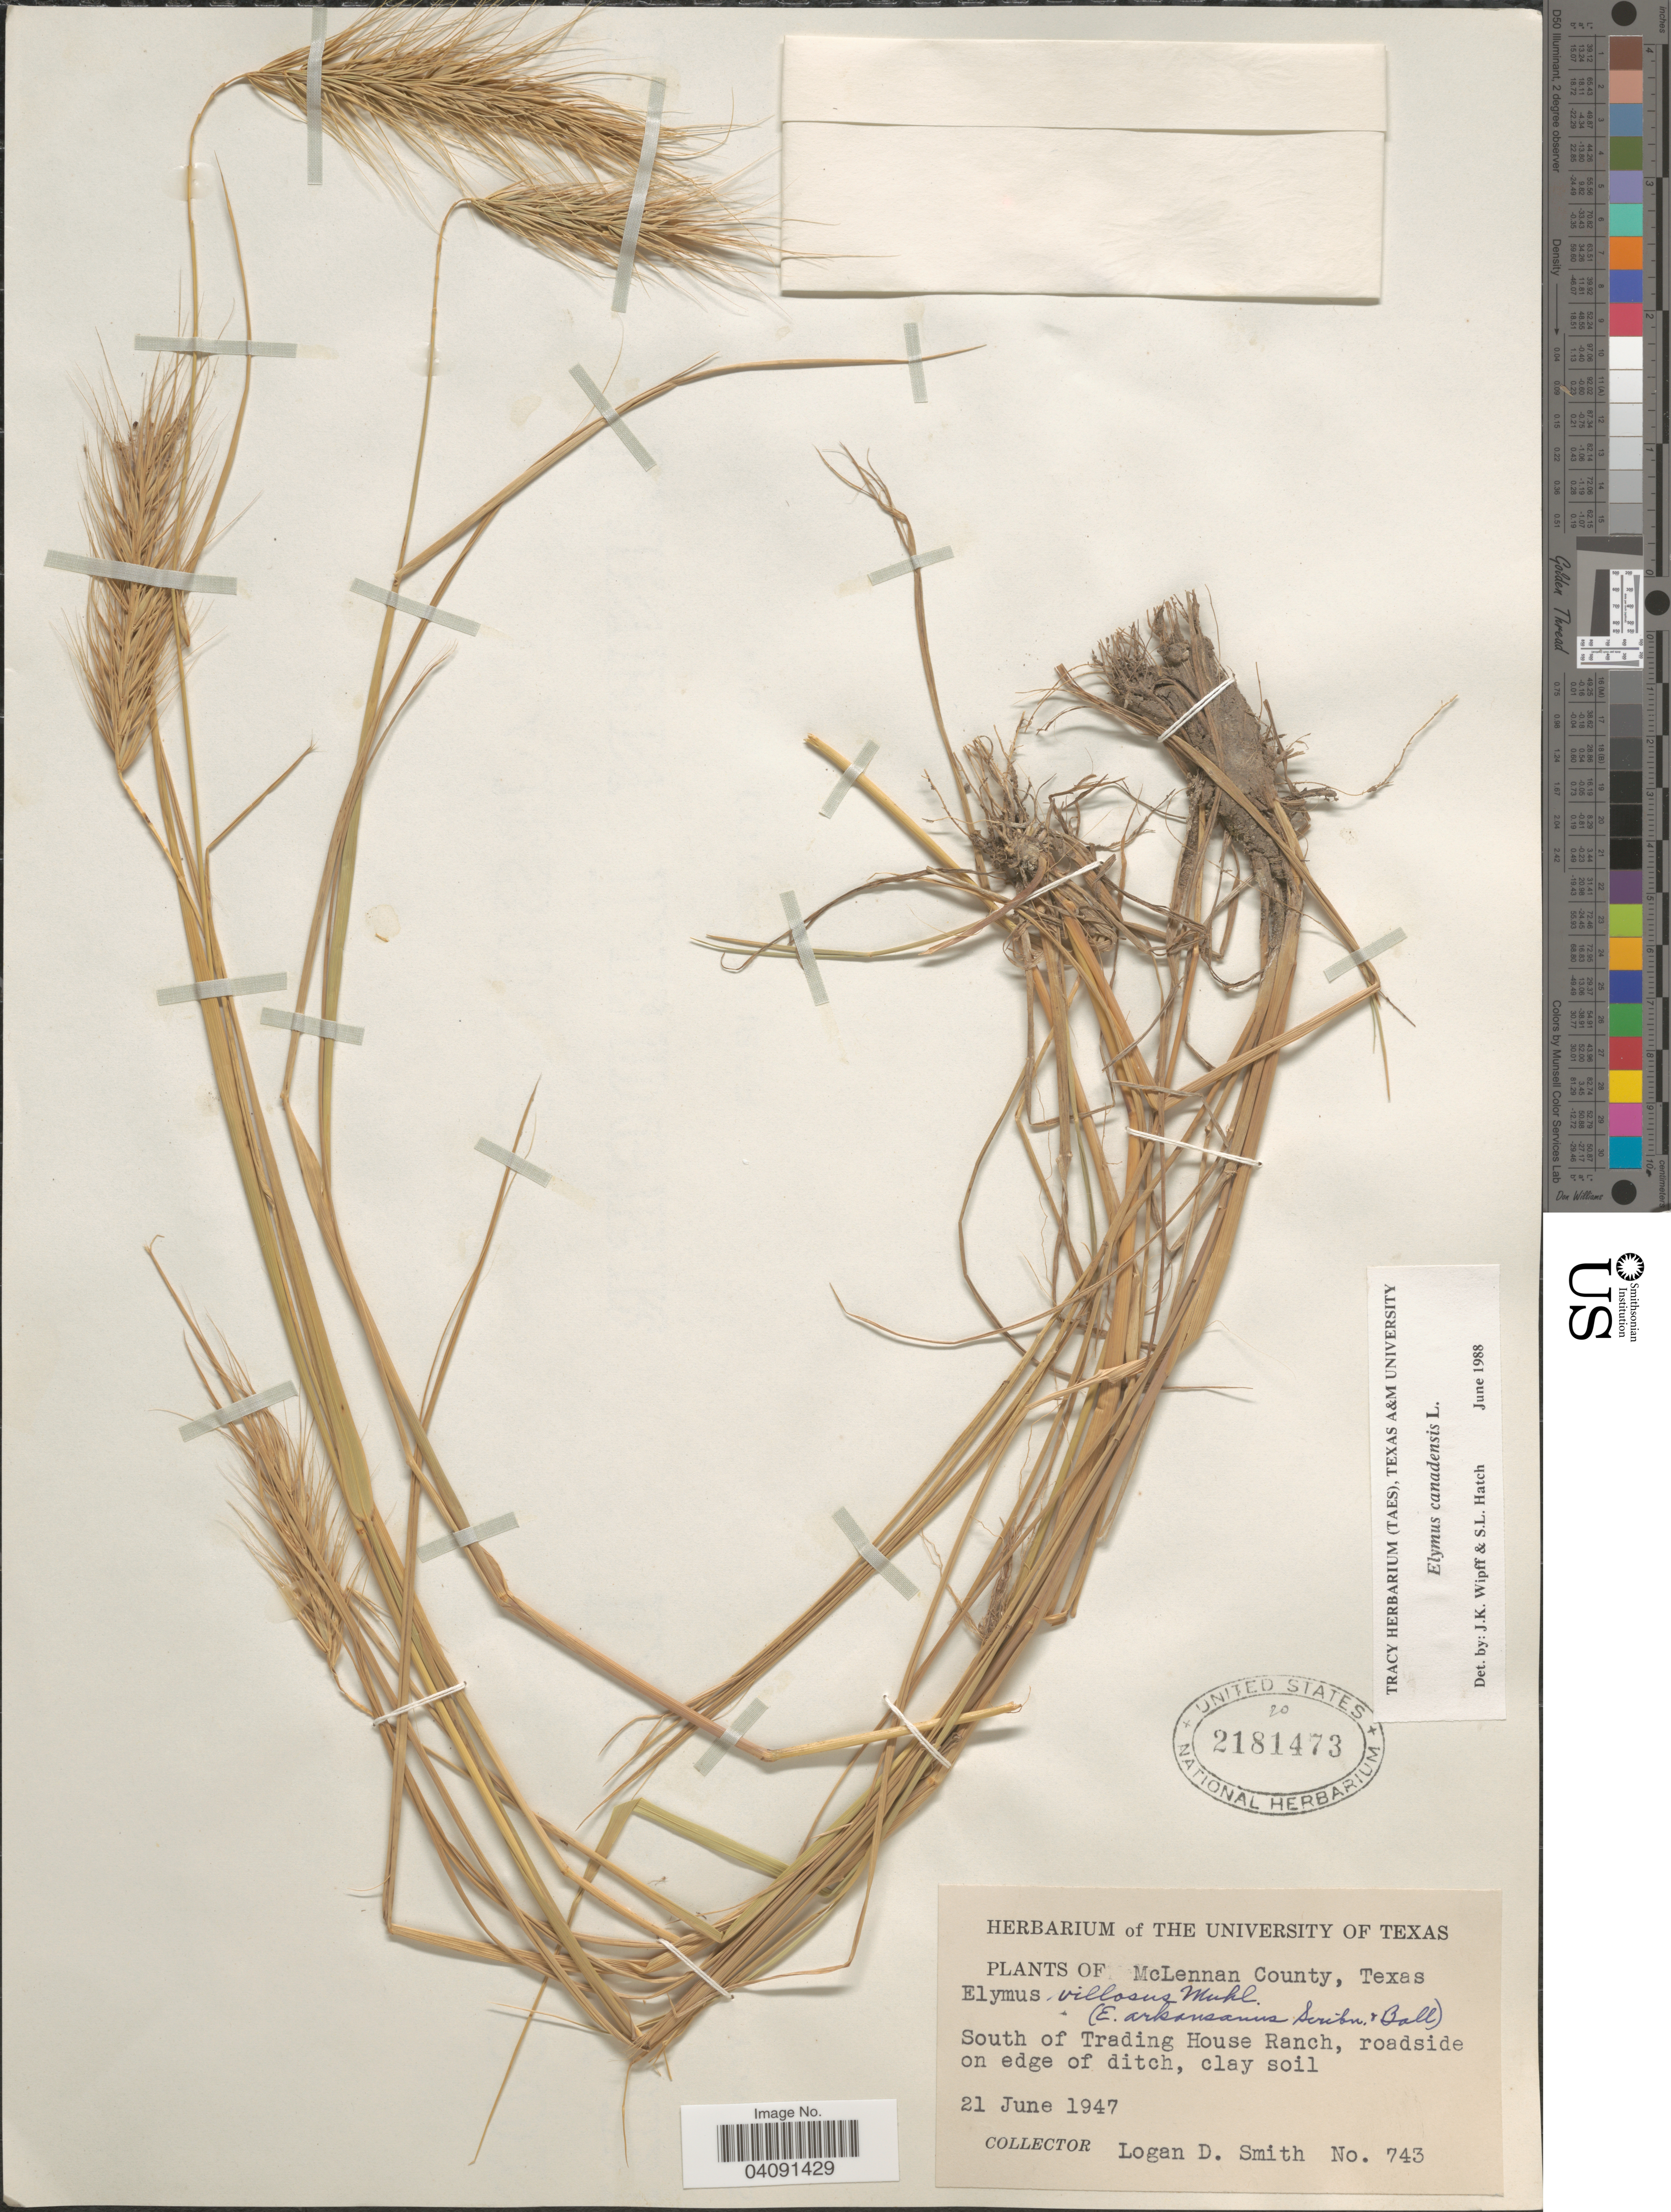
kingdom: Plantae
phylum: Tracheophyta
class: Liliopsida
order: Poales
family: Poaceae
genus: Elymus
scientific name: Elymus canadensis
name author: L.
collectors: L. Smith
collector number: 743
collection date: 1947-06-21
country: United States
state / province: Texas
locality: McLennan County. South of Trading House Ranch, roadside on edge of ditch, clay soil.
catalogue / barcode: US 2181473